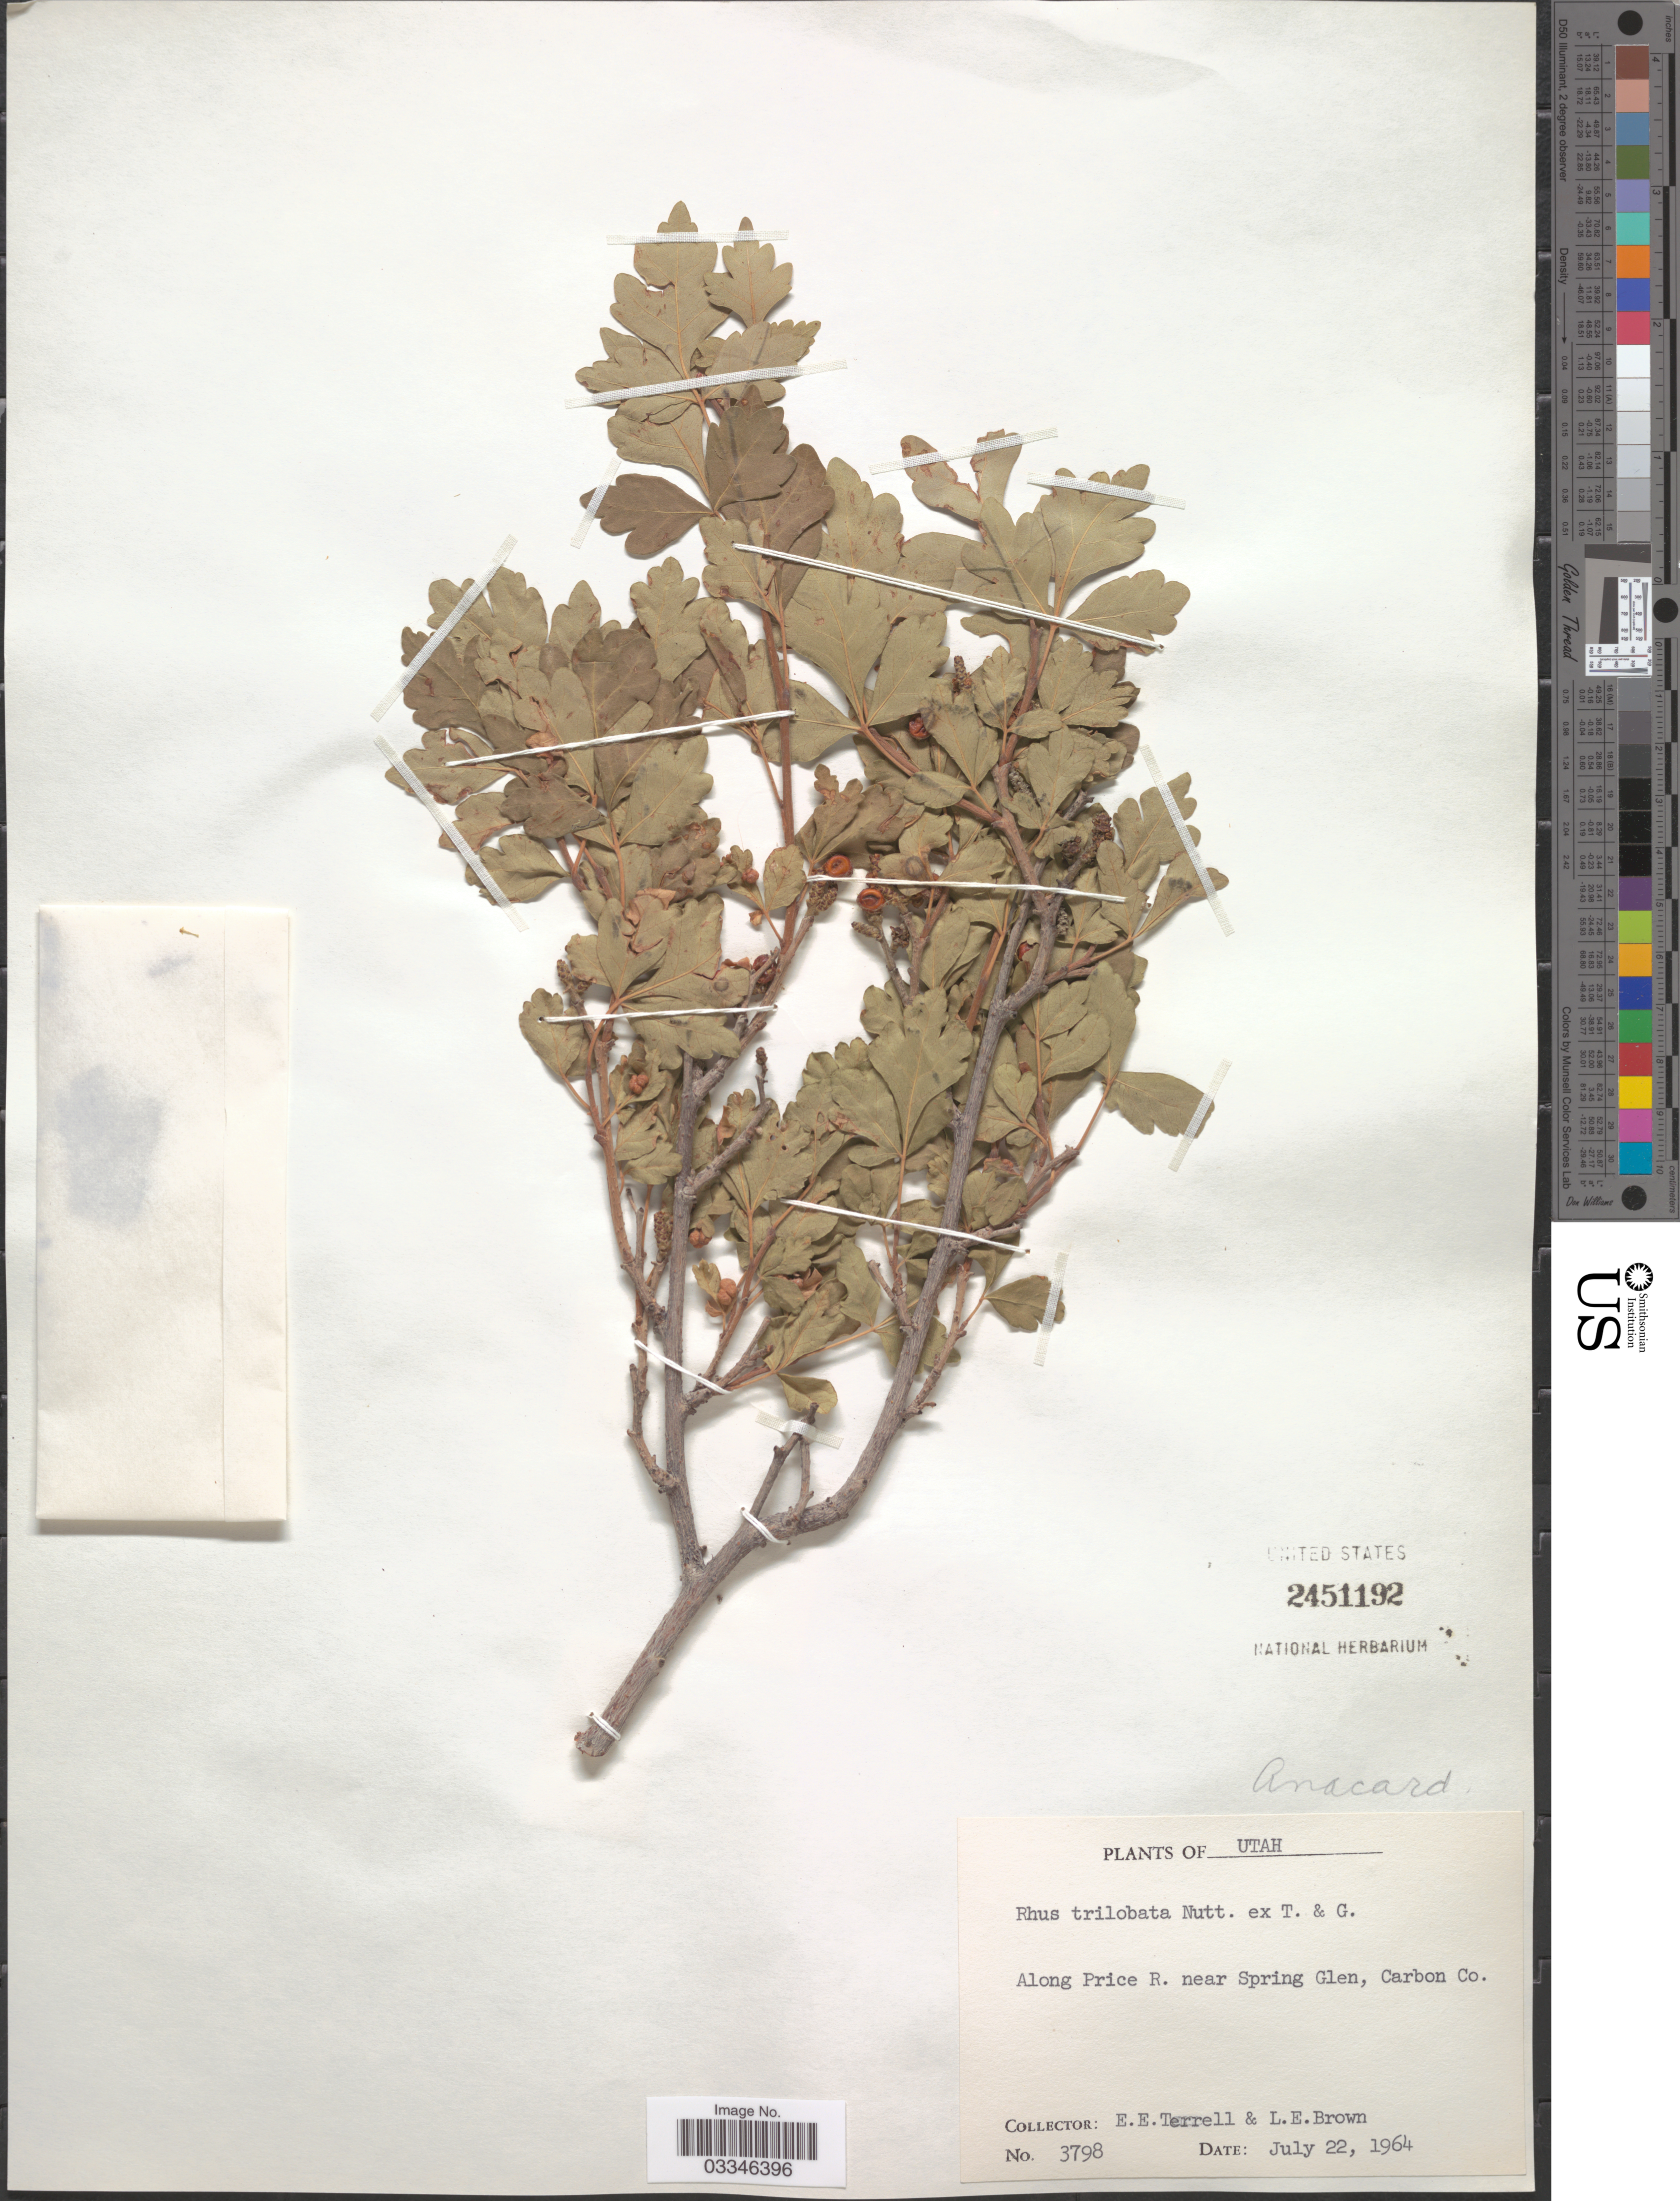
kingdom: Plantae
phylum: Tracheophyta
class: Magnoliopsida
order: Sapindales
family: Anacardiaceae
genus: Rhus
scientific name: Rhus trilobata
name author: Nutt.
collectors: E. E. Terrell & L. E. Brown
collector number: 3798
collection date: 1964-07-22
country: United States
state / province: Utah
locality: Along Price R. near Spring Glen, Carbon Co.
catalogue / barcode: US 2451192